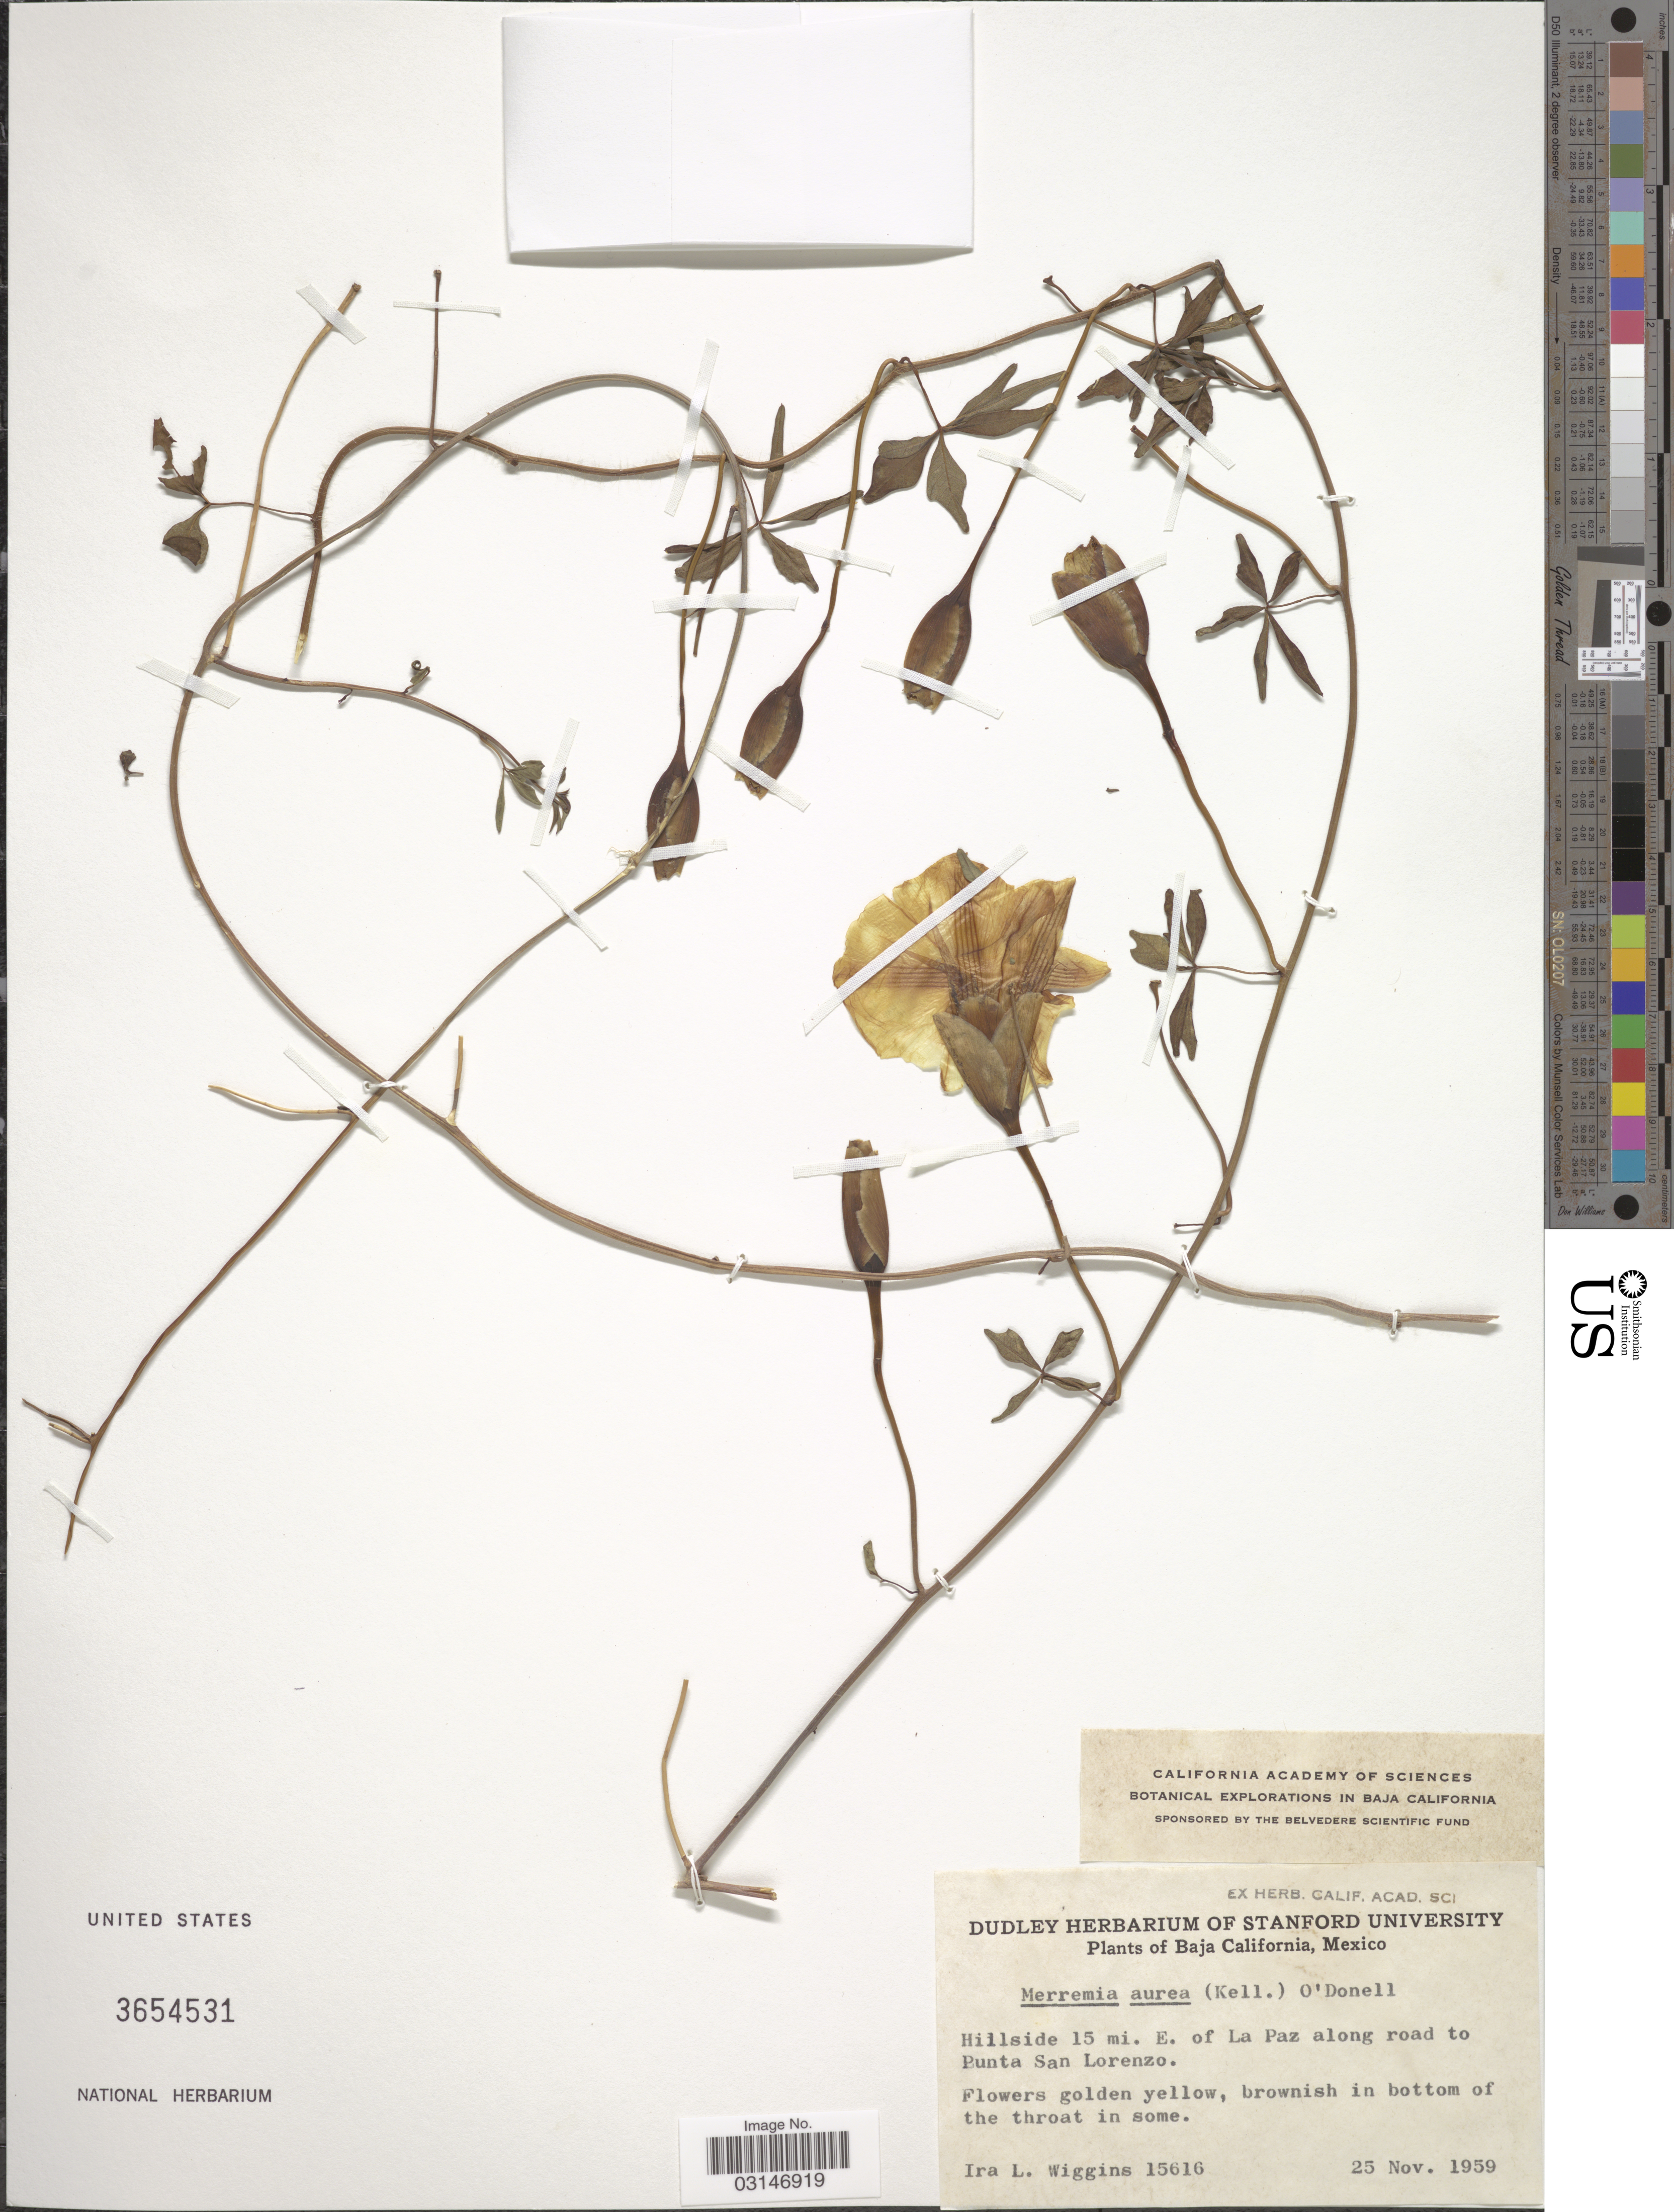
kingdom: Plantae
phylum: Tracheophyta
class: Magnoliopsida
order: Solanales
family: Convolvulaceae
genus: Distimake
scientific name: Distimake aureus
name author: (Kellogg) A. R. Simões & Staples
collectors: I. L. Wiggins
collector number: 15616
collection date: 1959-11-25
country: Mexico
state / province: Baja California Sur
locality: Hillside 15 mi. E of La Paz along road to Punta San Lorenzo.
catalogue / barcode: US 3654531